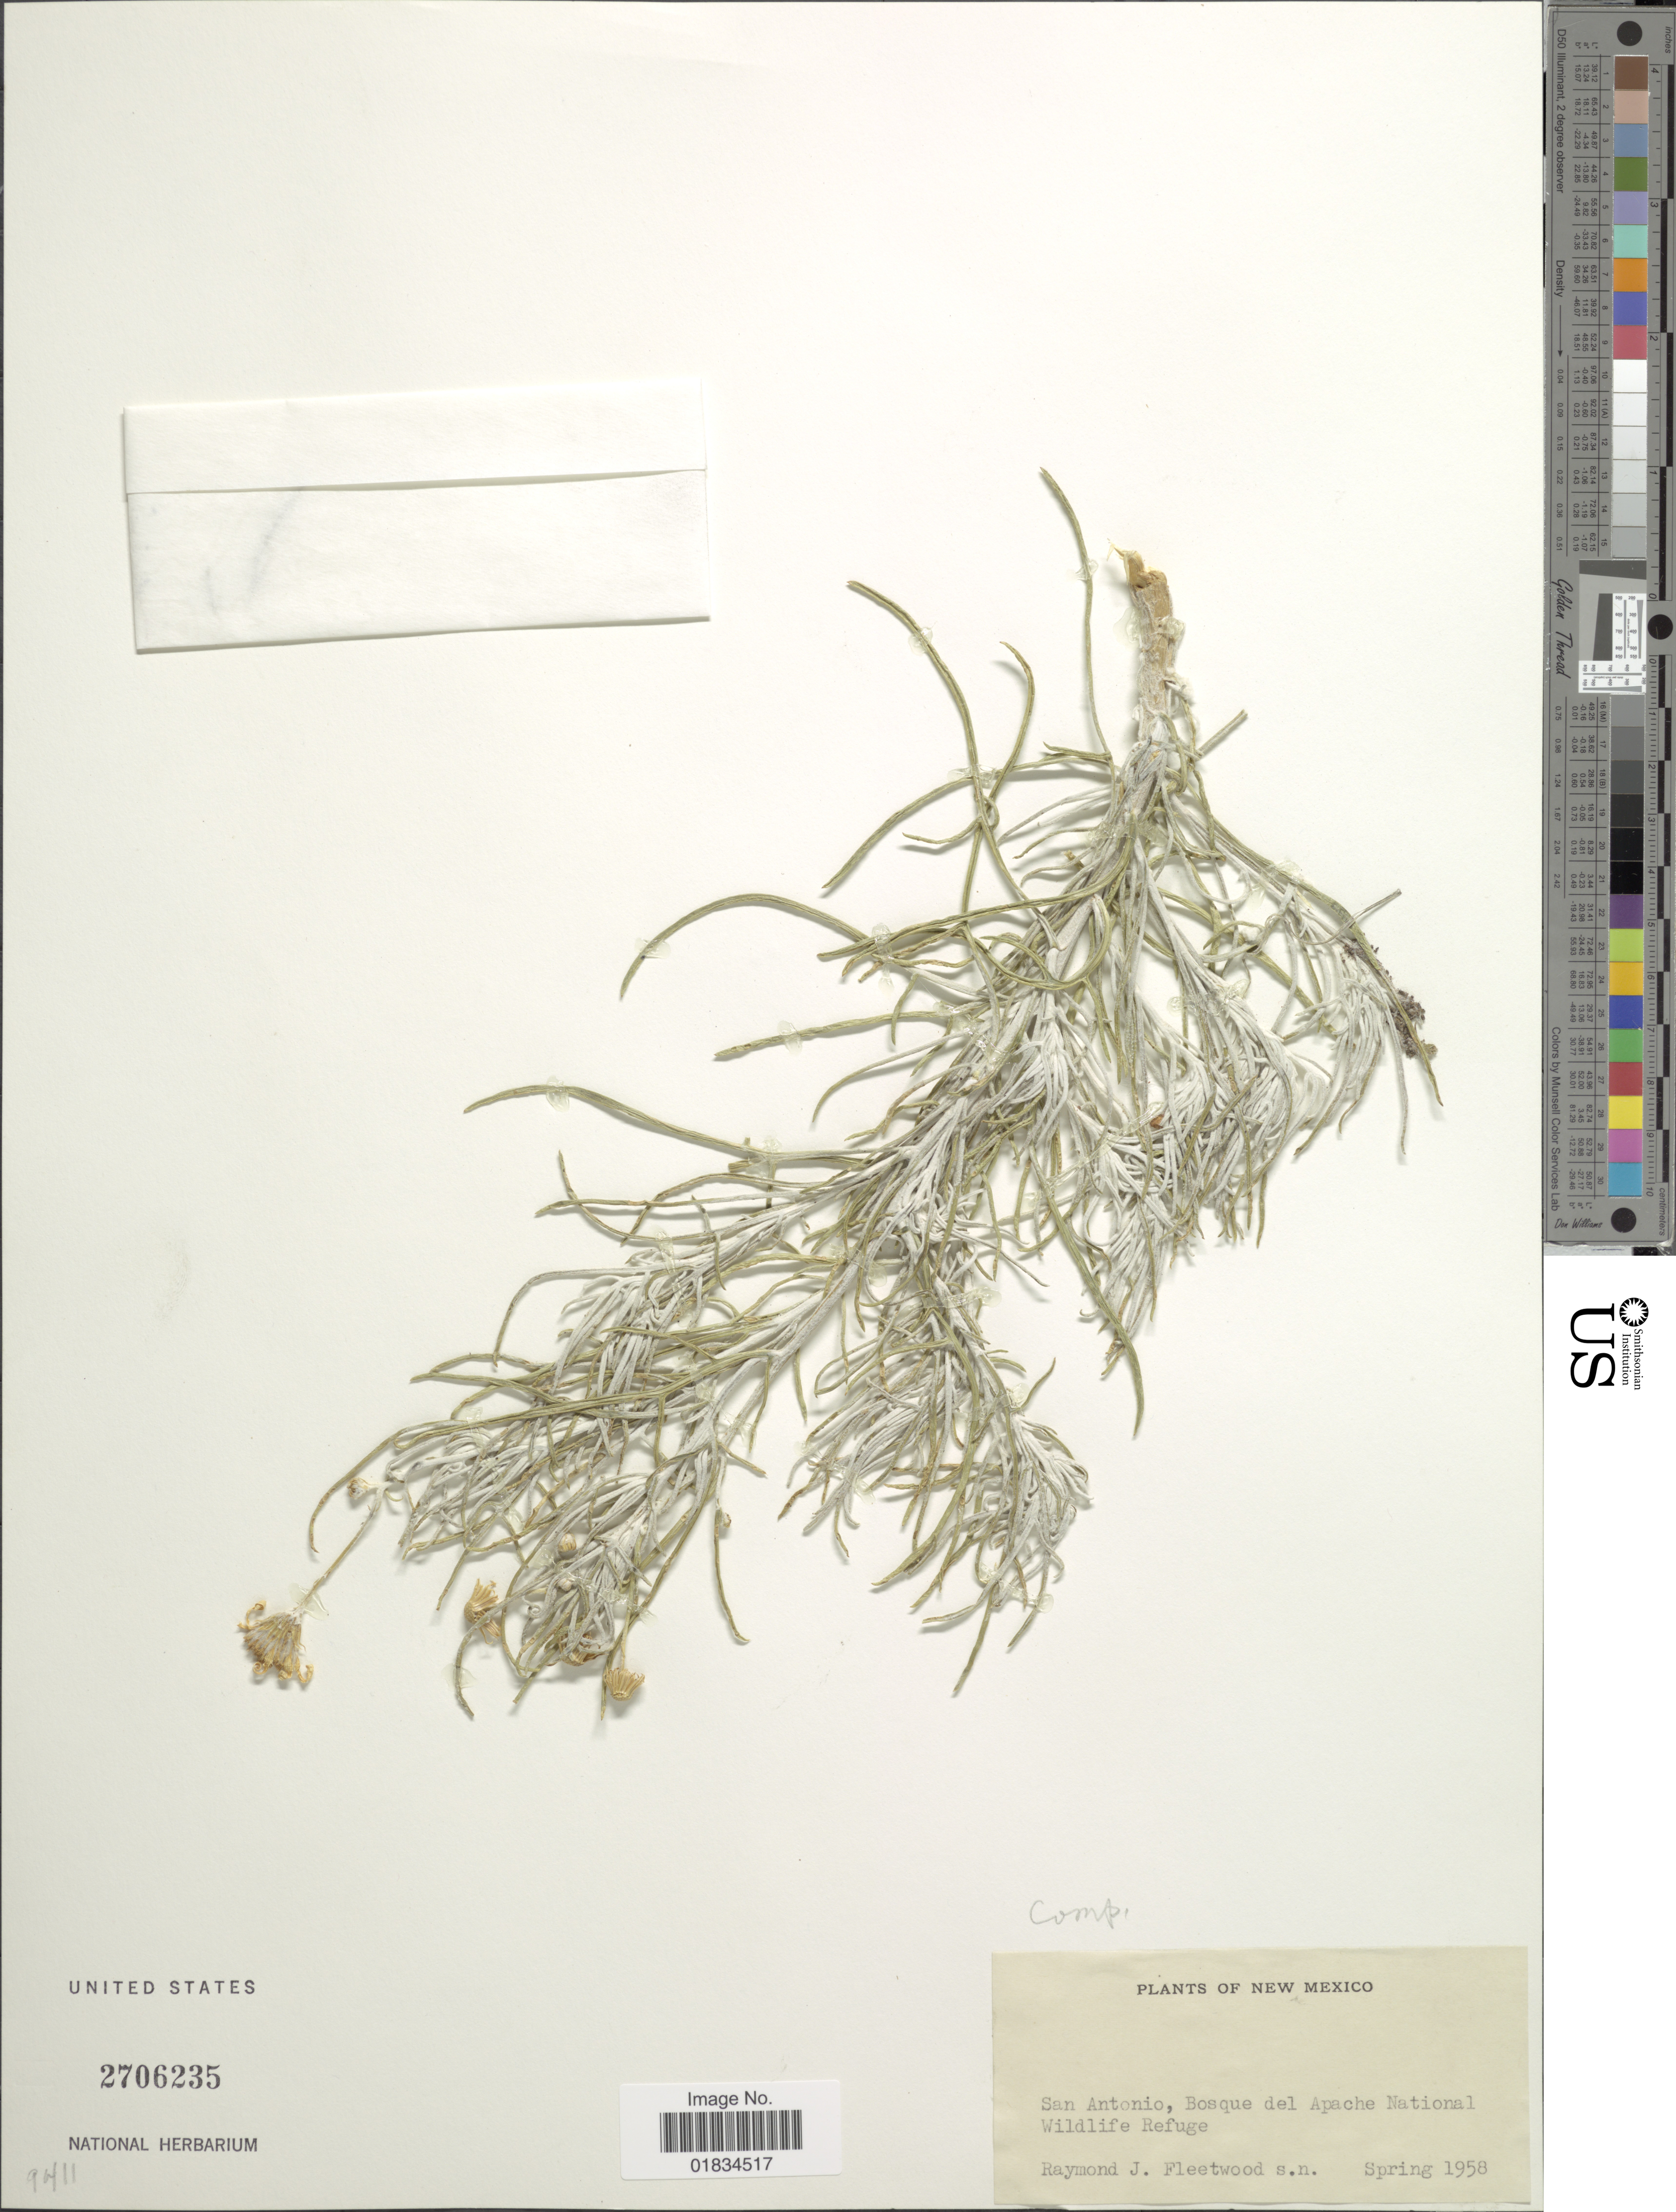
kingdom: Plantae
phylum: Tracheophyta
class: Magnoliopsida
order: Asterales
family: Asteraceae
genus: Senecio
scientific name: Senecio flaccidus var. flaccidus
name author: Less.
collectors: R. J. Fleetwood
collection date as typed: spring 1958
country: United States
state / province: New Mexico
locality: San Antonio, Bosque del Apache National Wildlife Refuge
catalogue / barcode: US 2706235